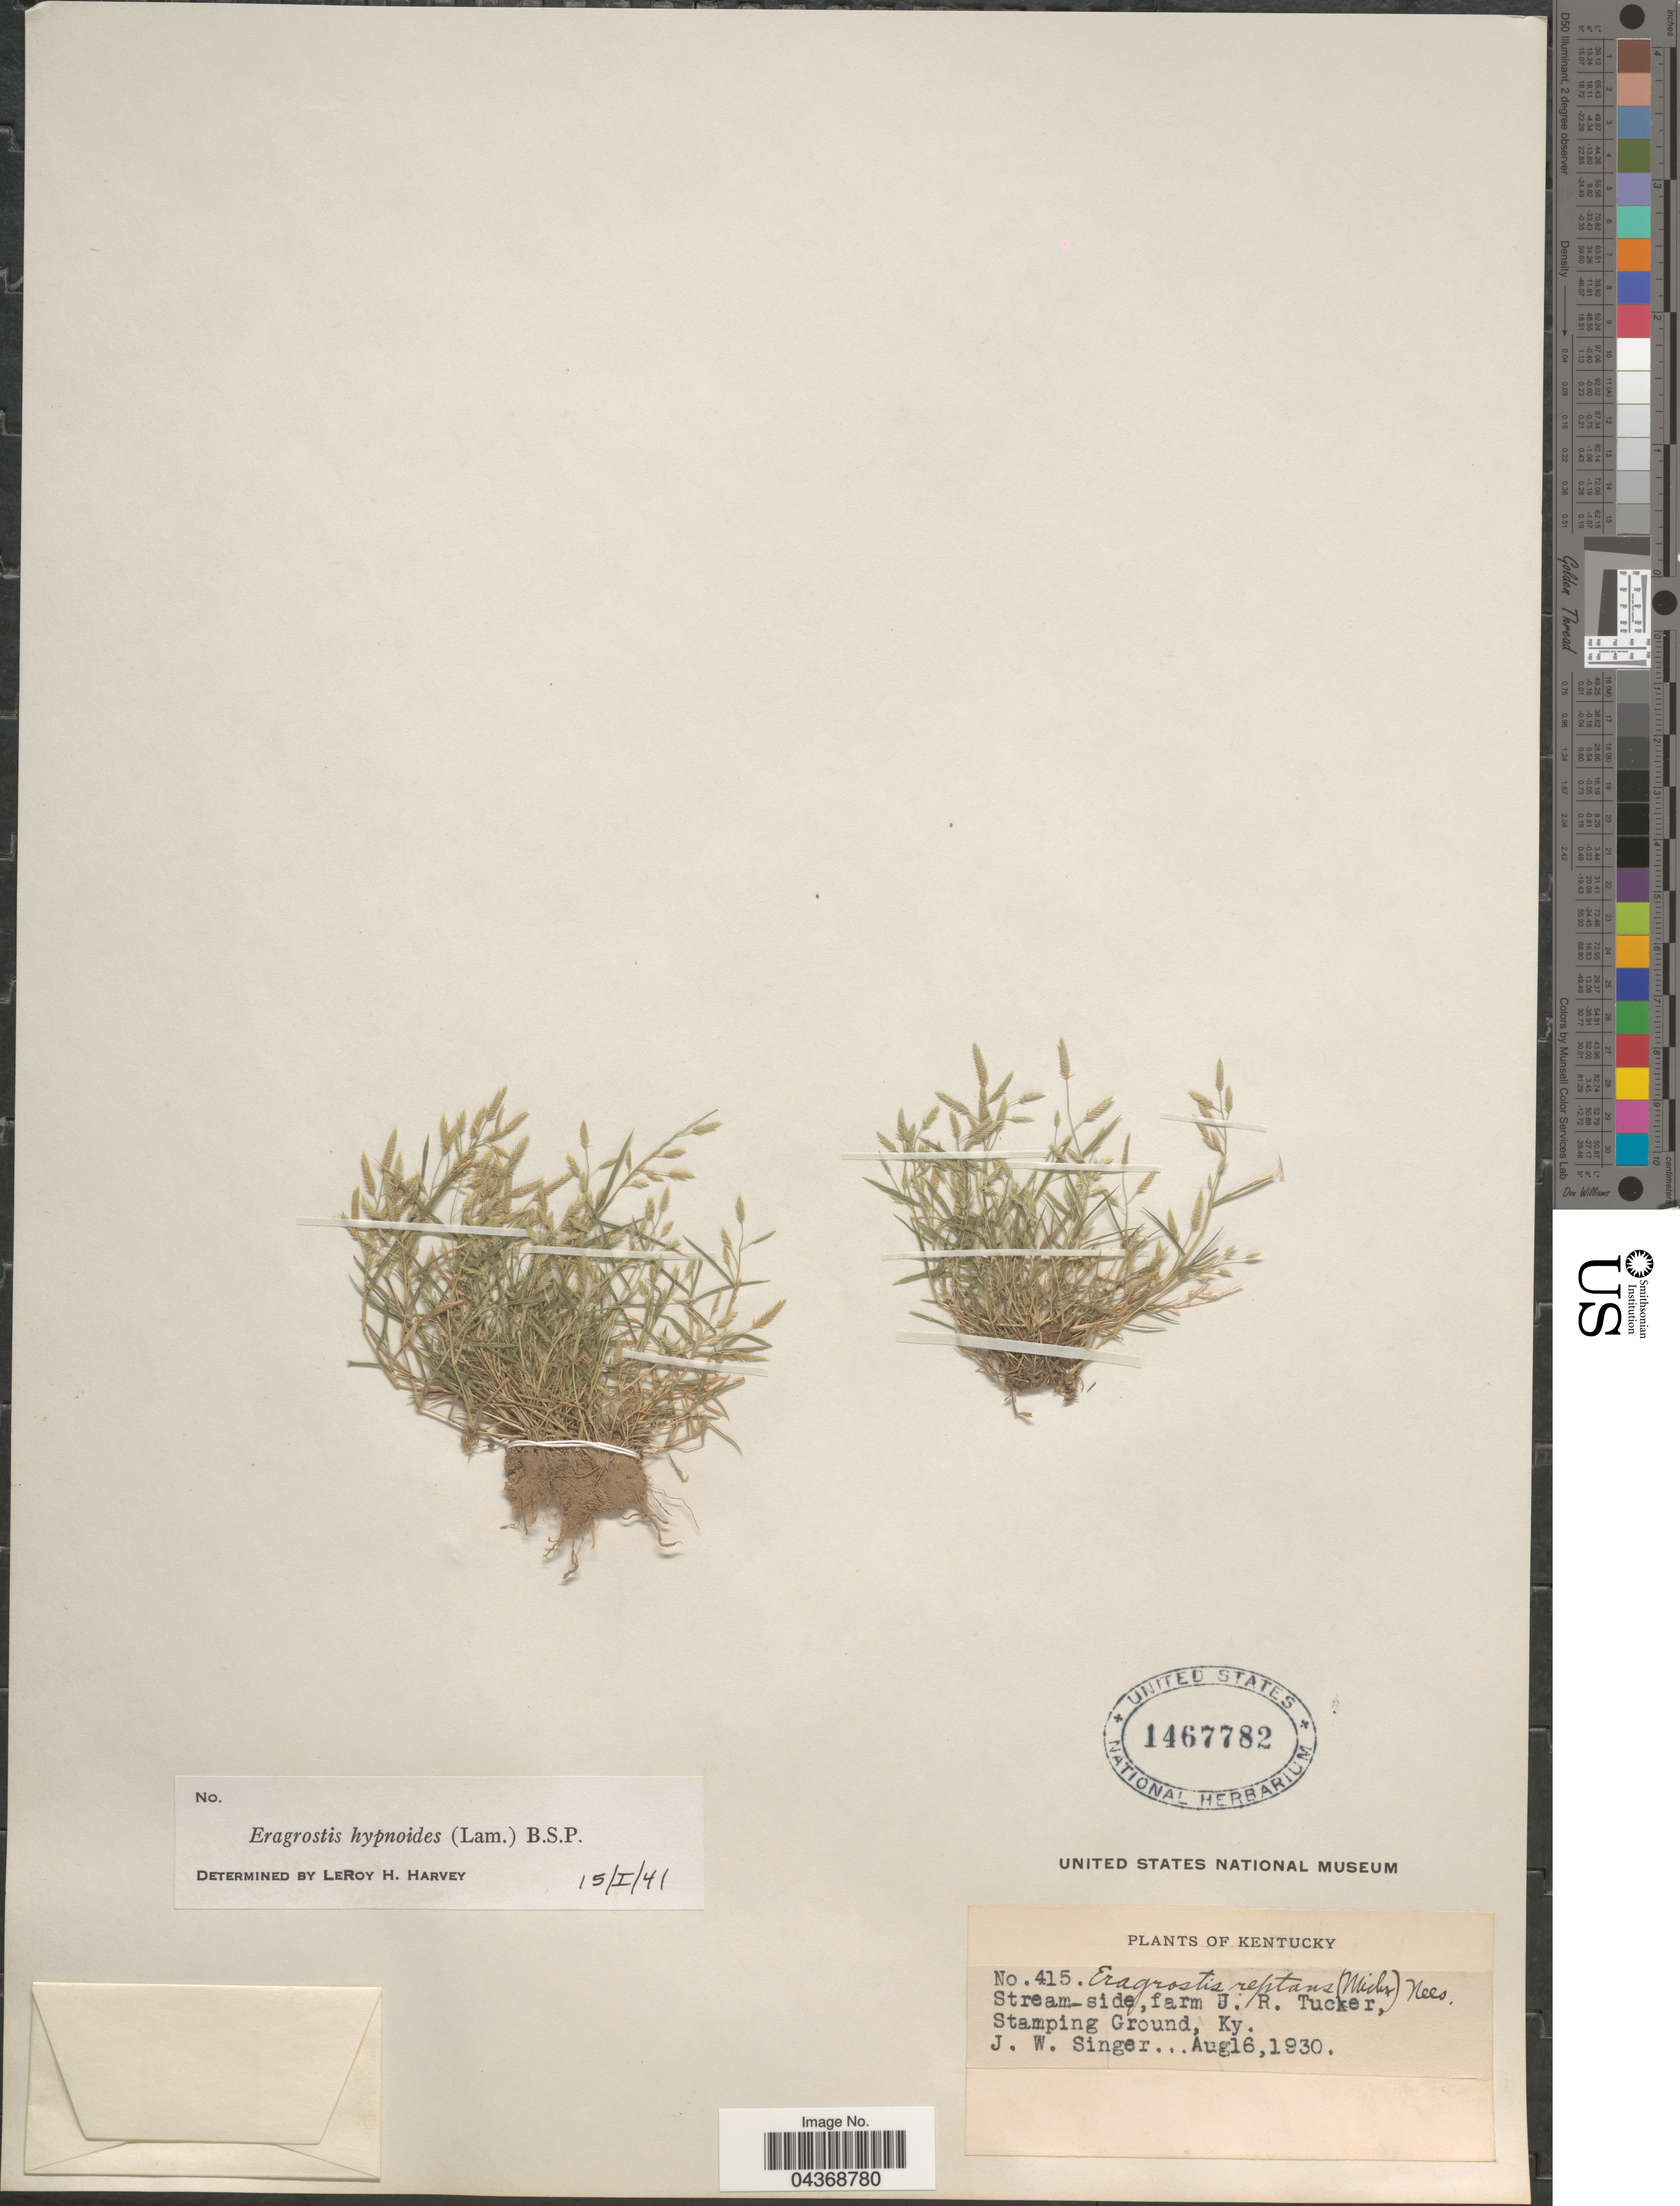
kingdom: Plantae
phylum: Tracheophyta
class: Liliopsida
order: Poales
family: Poaceae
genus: Eragrostis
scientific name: Eragrostis hypnoides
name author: (Lam.) Britton, Stearns & Poggenb.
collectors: J. EW. Singer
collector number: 415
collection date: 1930-08-16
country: United States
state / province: Kentucky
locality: Stream-side, farm J. R. Tucker, Stamping Ground.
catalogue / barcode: US 1467782